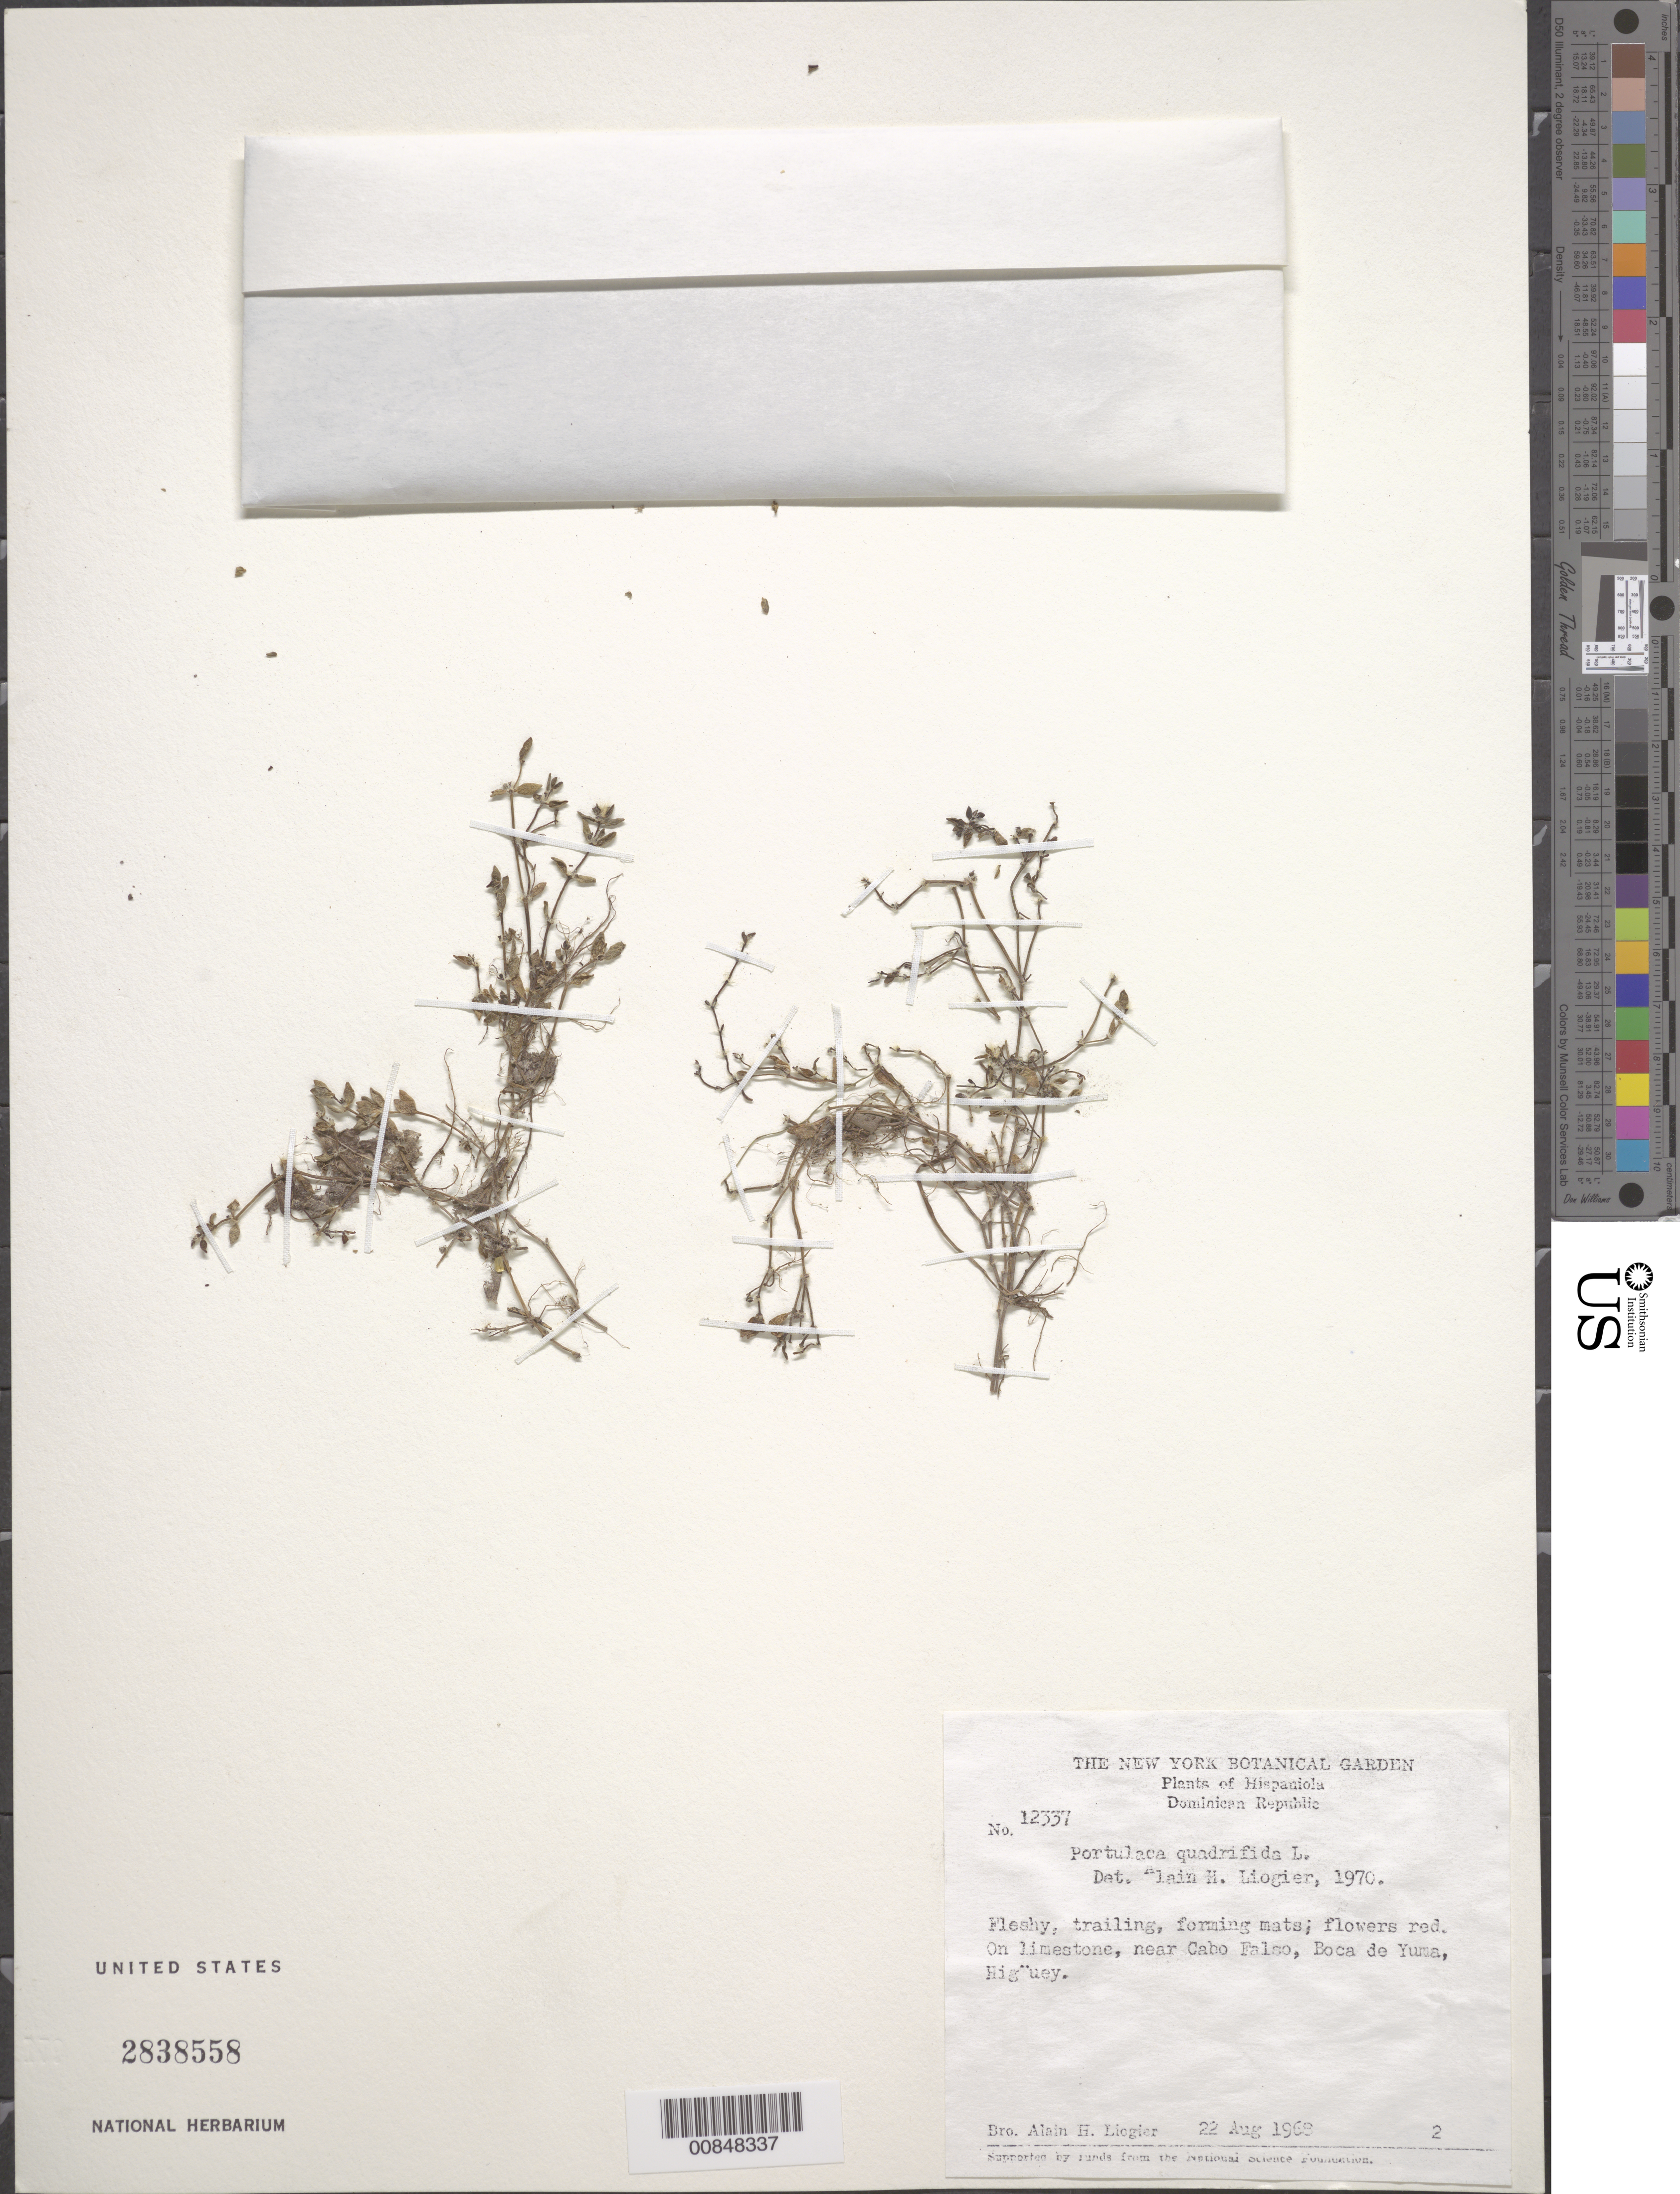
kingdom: Plantae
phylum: Tracheophyta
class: Magnoliopsida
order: Caryophyllales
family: Portulacaceae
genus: Portulaca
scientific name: Portulaca quadrifida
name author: L.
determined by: Liogier, Alain H.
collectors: A. H. Liogier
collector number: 12337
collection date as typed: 22 Aug 1968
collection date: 1968-08-22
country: Dominican Republic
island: Hispaniola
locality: Near Cabo Falso, Boca de Yuma, Higüey.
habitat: On limestone.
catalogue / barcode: US 2838558